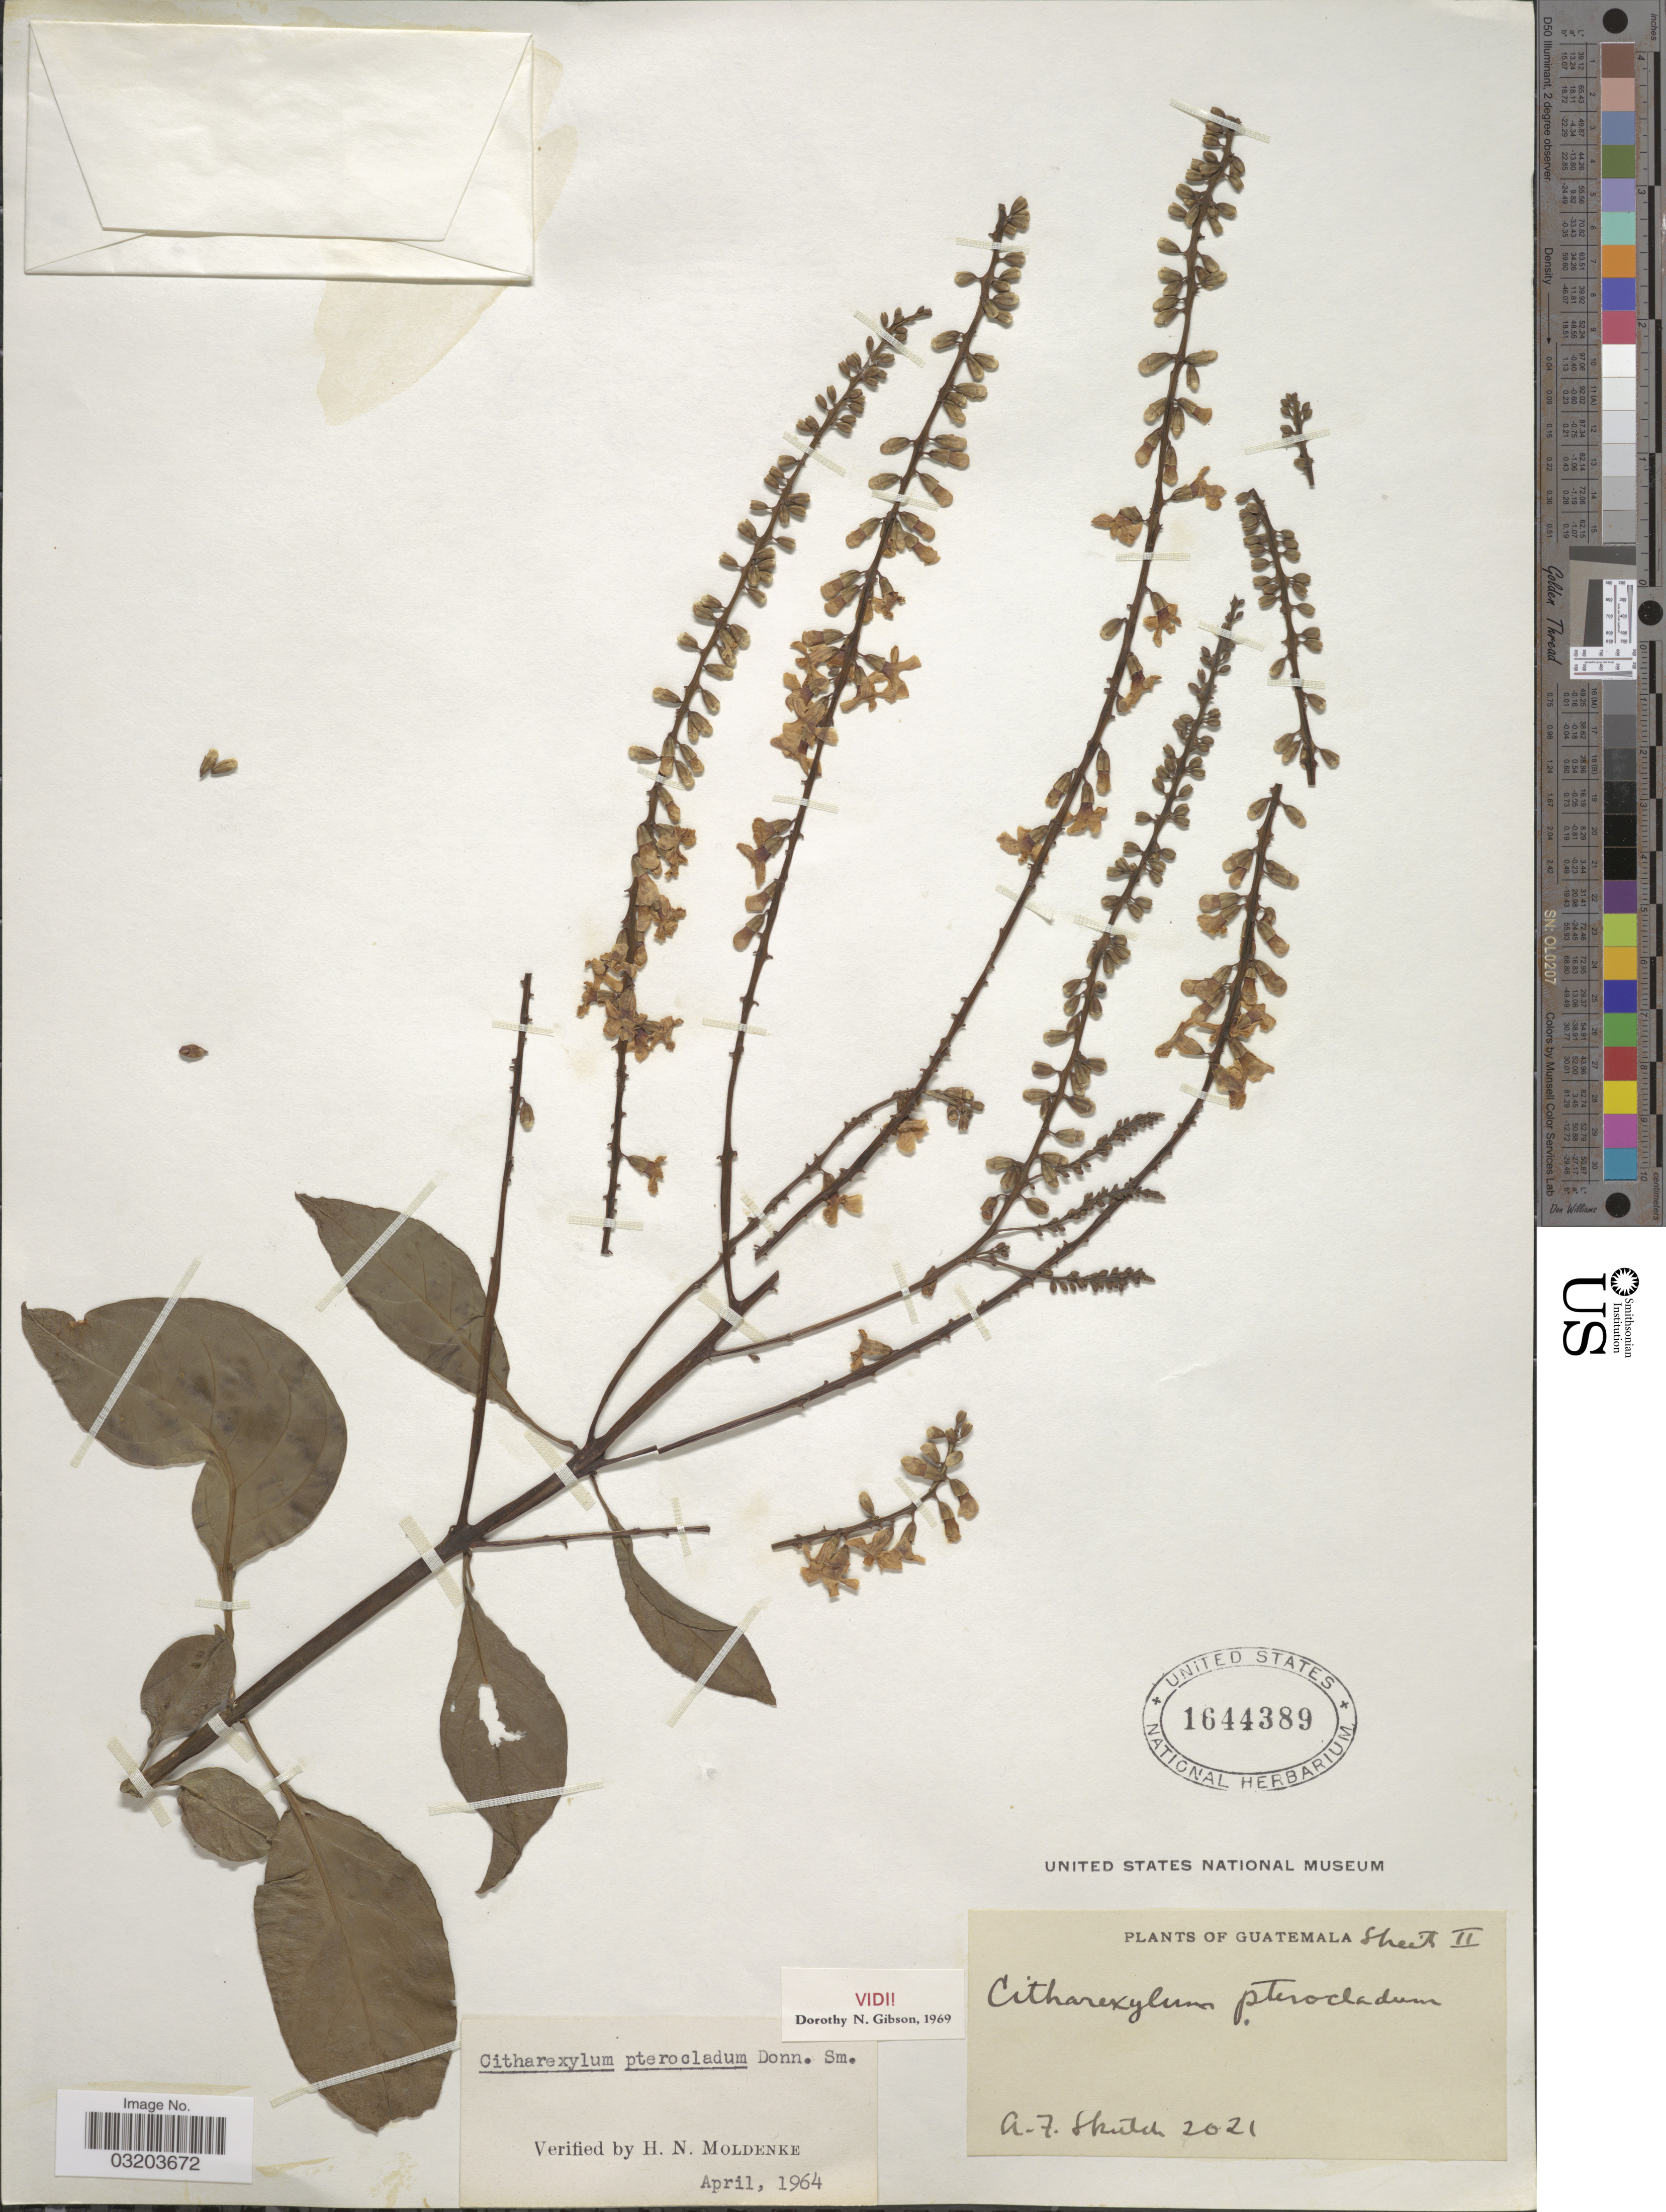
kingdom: Plantae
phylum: Tracheophyta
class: Magnoliopsida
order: Lamiales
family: Verbenaceae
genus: Citharexylum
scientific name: Citharexylum pterocladum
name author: Donn. Sm.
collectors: A. F. Skutch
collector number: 2021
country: Guatemala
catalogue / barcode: US 1644389